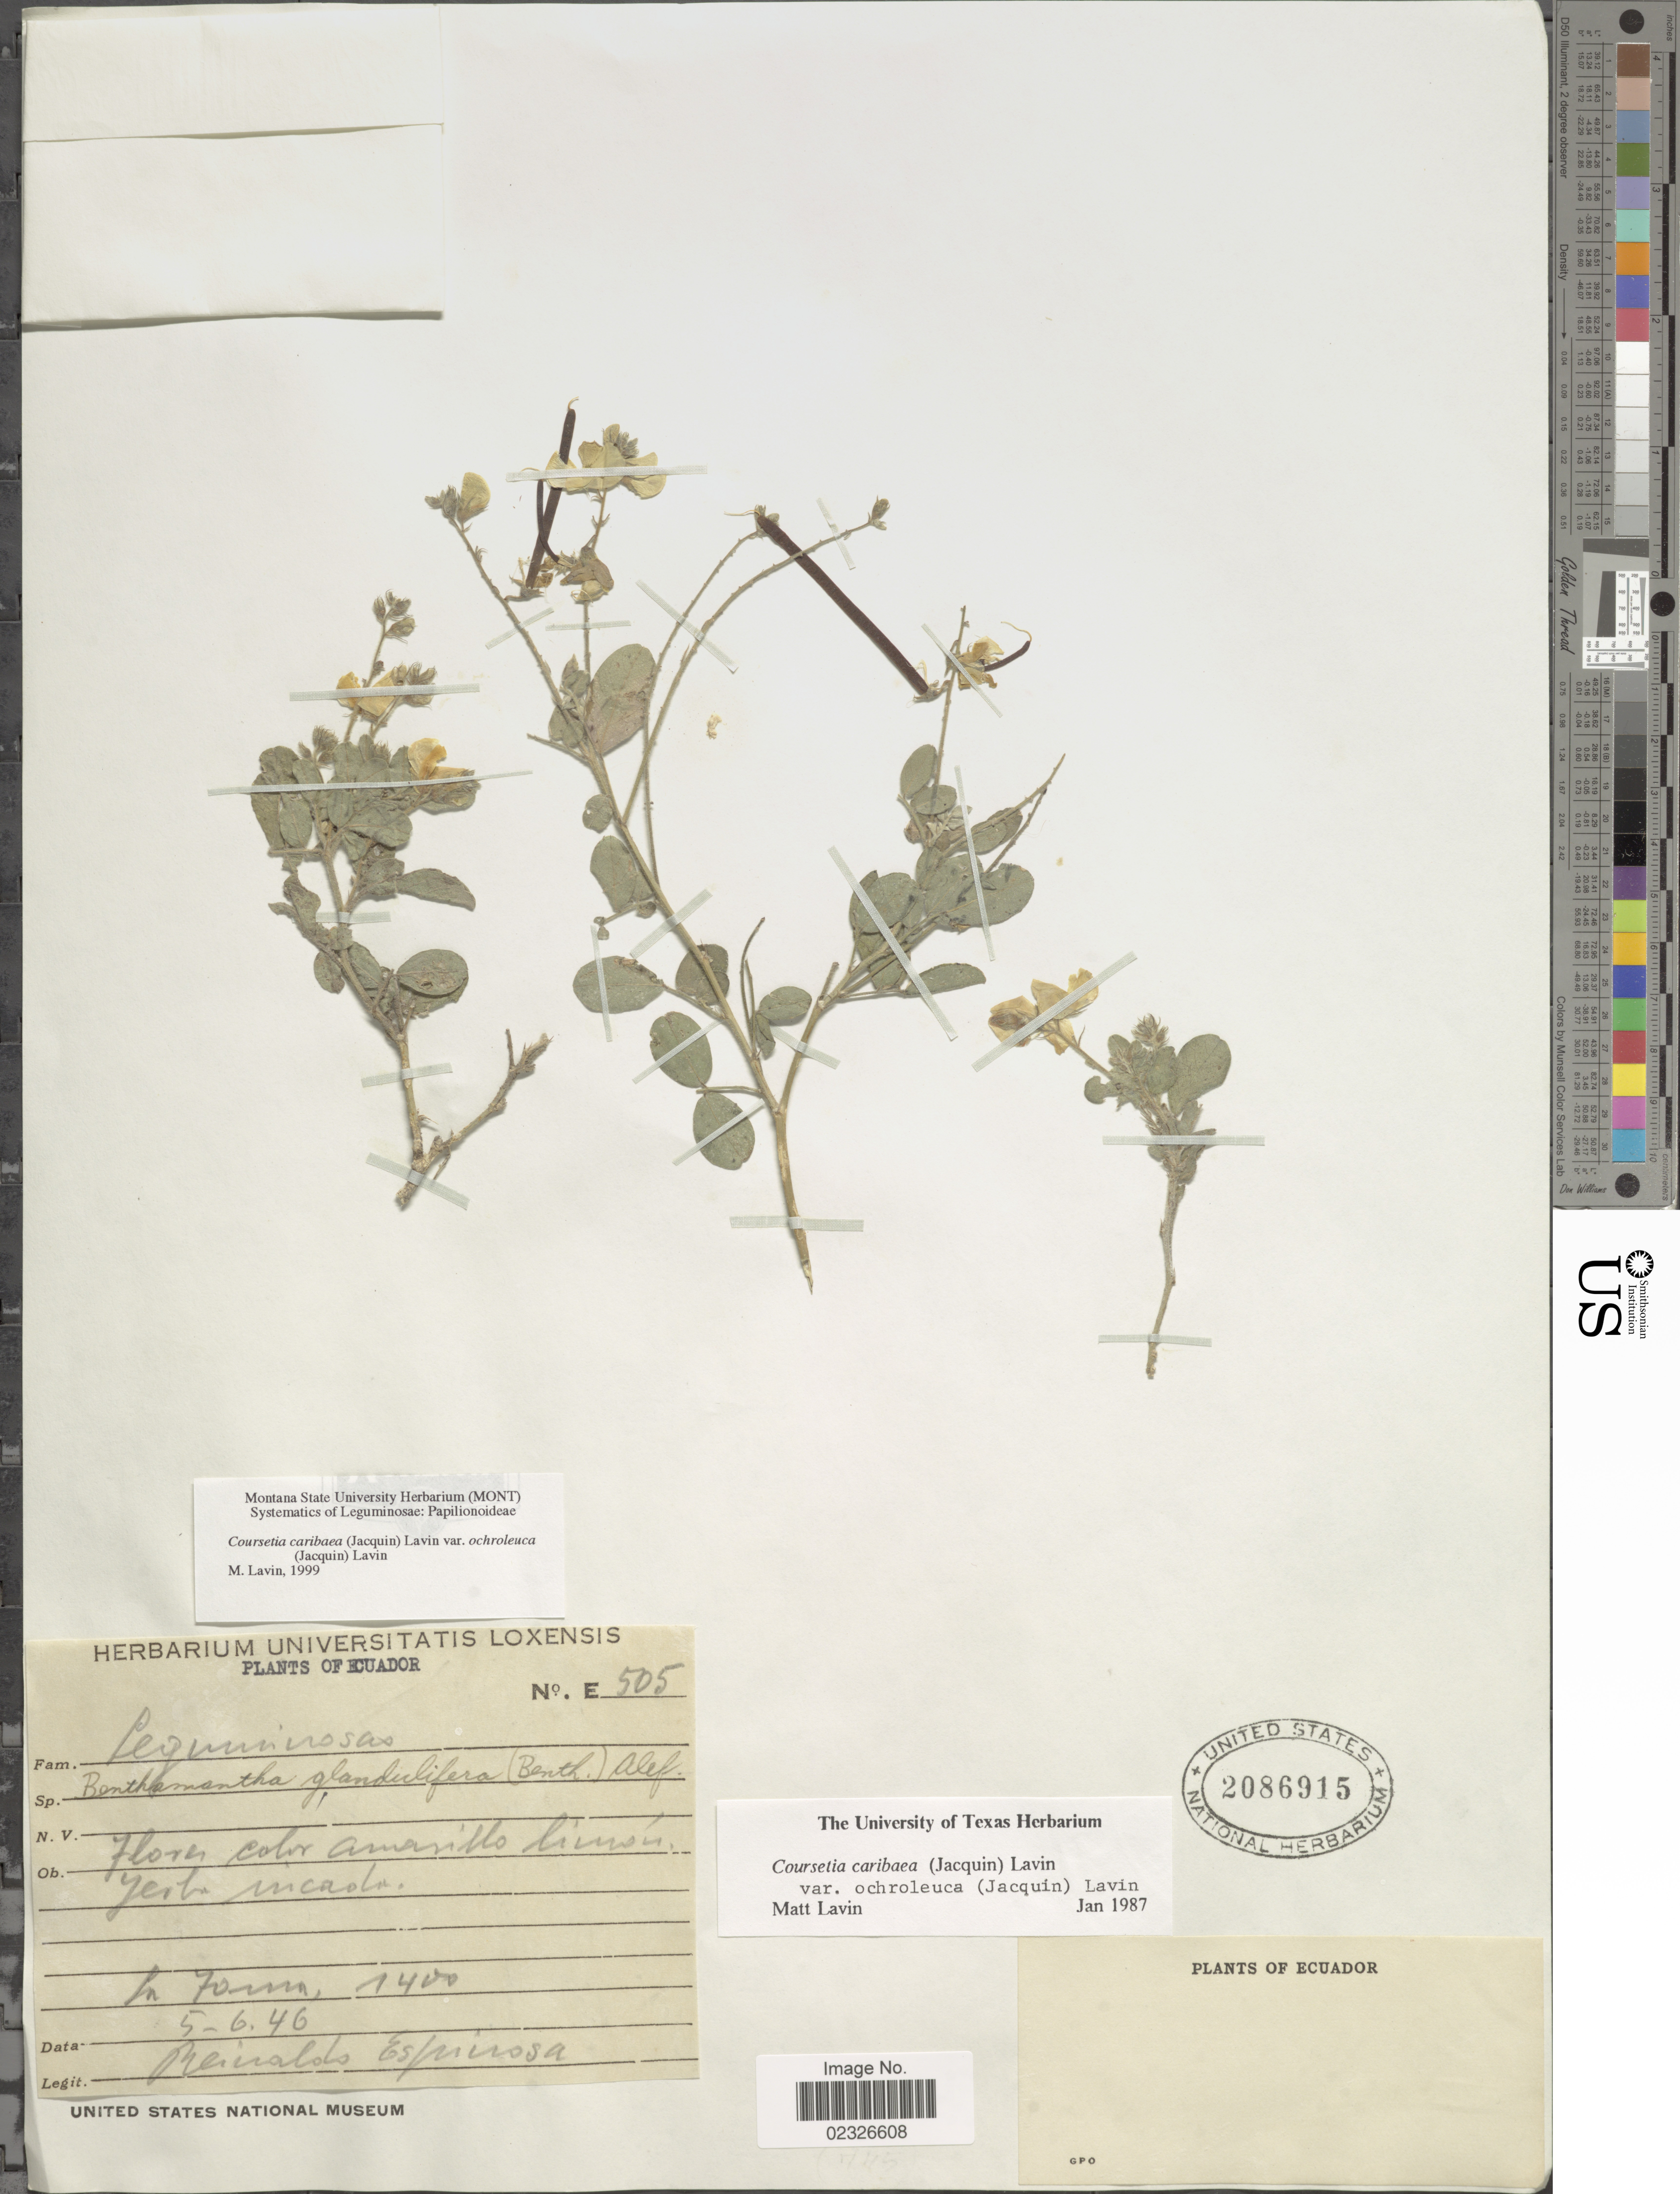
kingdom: Plantae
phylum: Tracheophyta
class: Magnoliopsida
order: Fabales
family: Fabaceae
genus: Coursetia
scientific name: Coursetia caribaea var. ochroleuca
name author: (Jacq.) Lavin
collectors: R. Espinosa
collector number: E 505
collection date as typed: Transcribed d/m/y: 5/6/46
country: Ecuador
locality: La Foma [interpreted]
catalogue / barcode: US 2086915